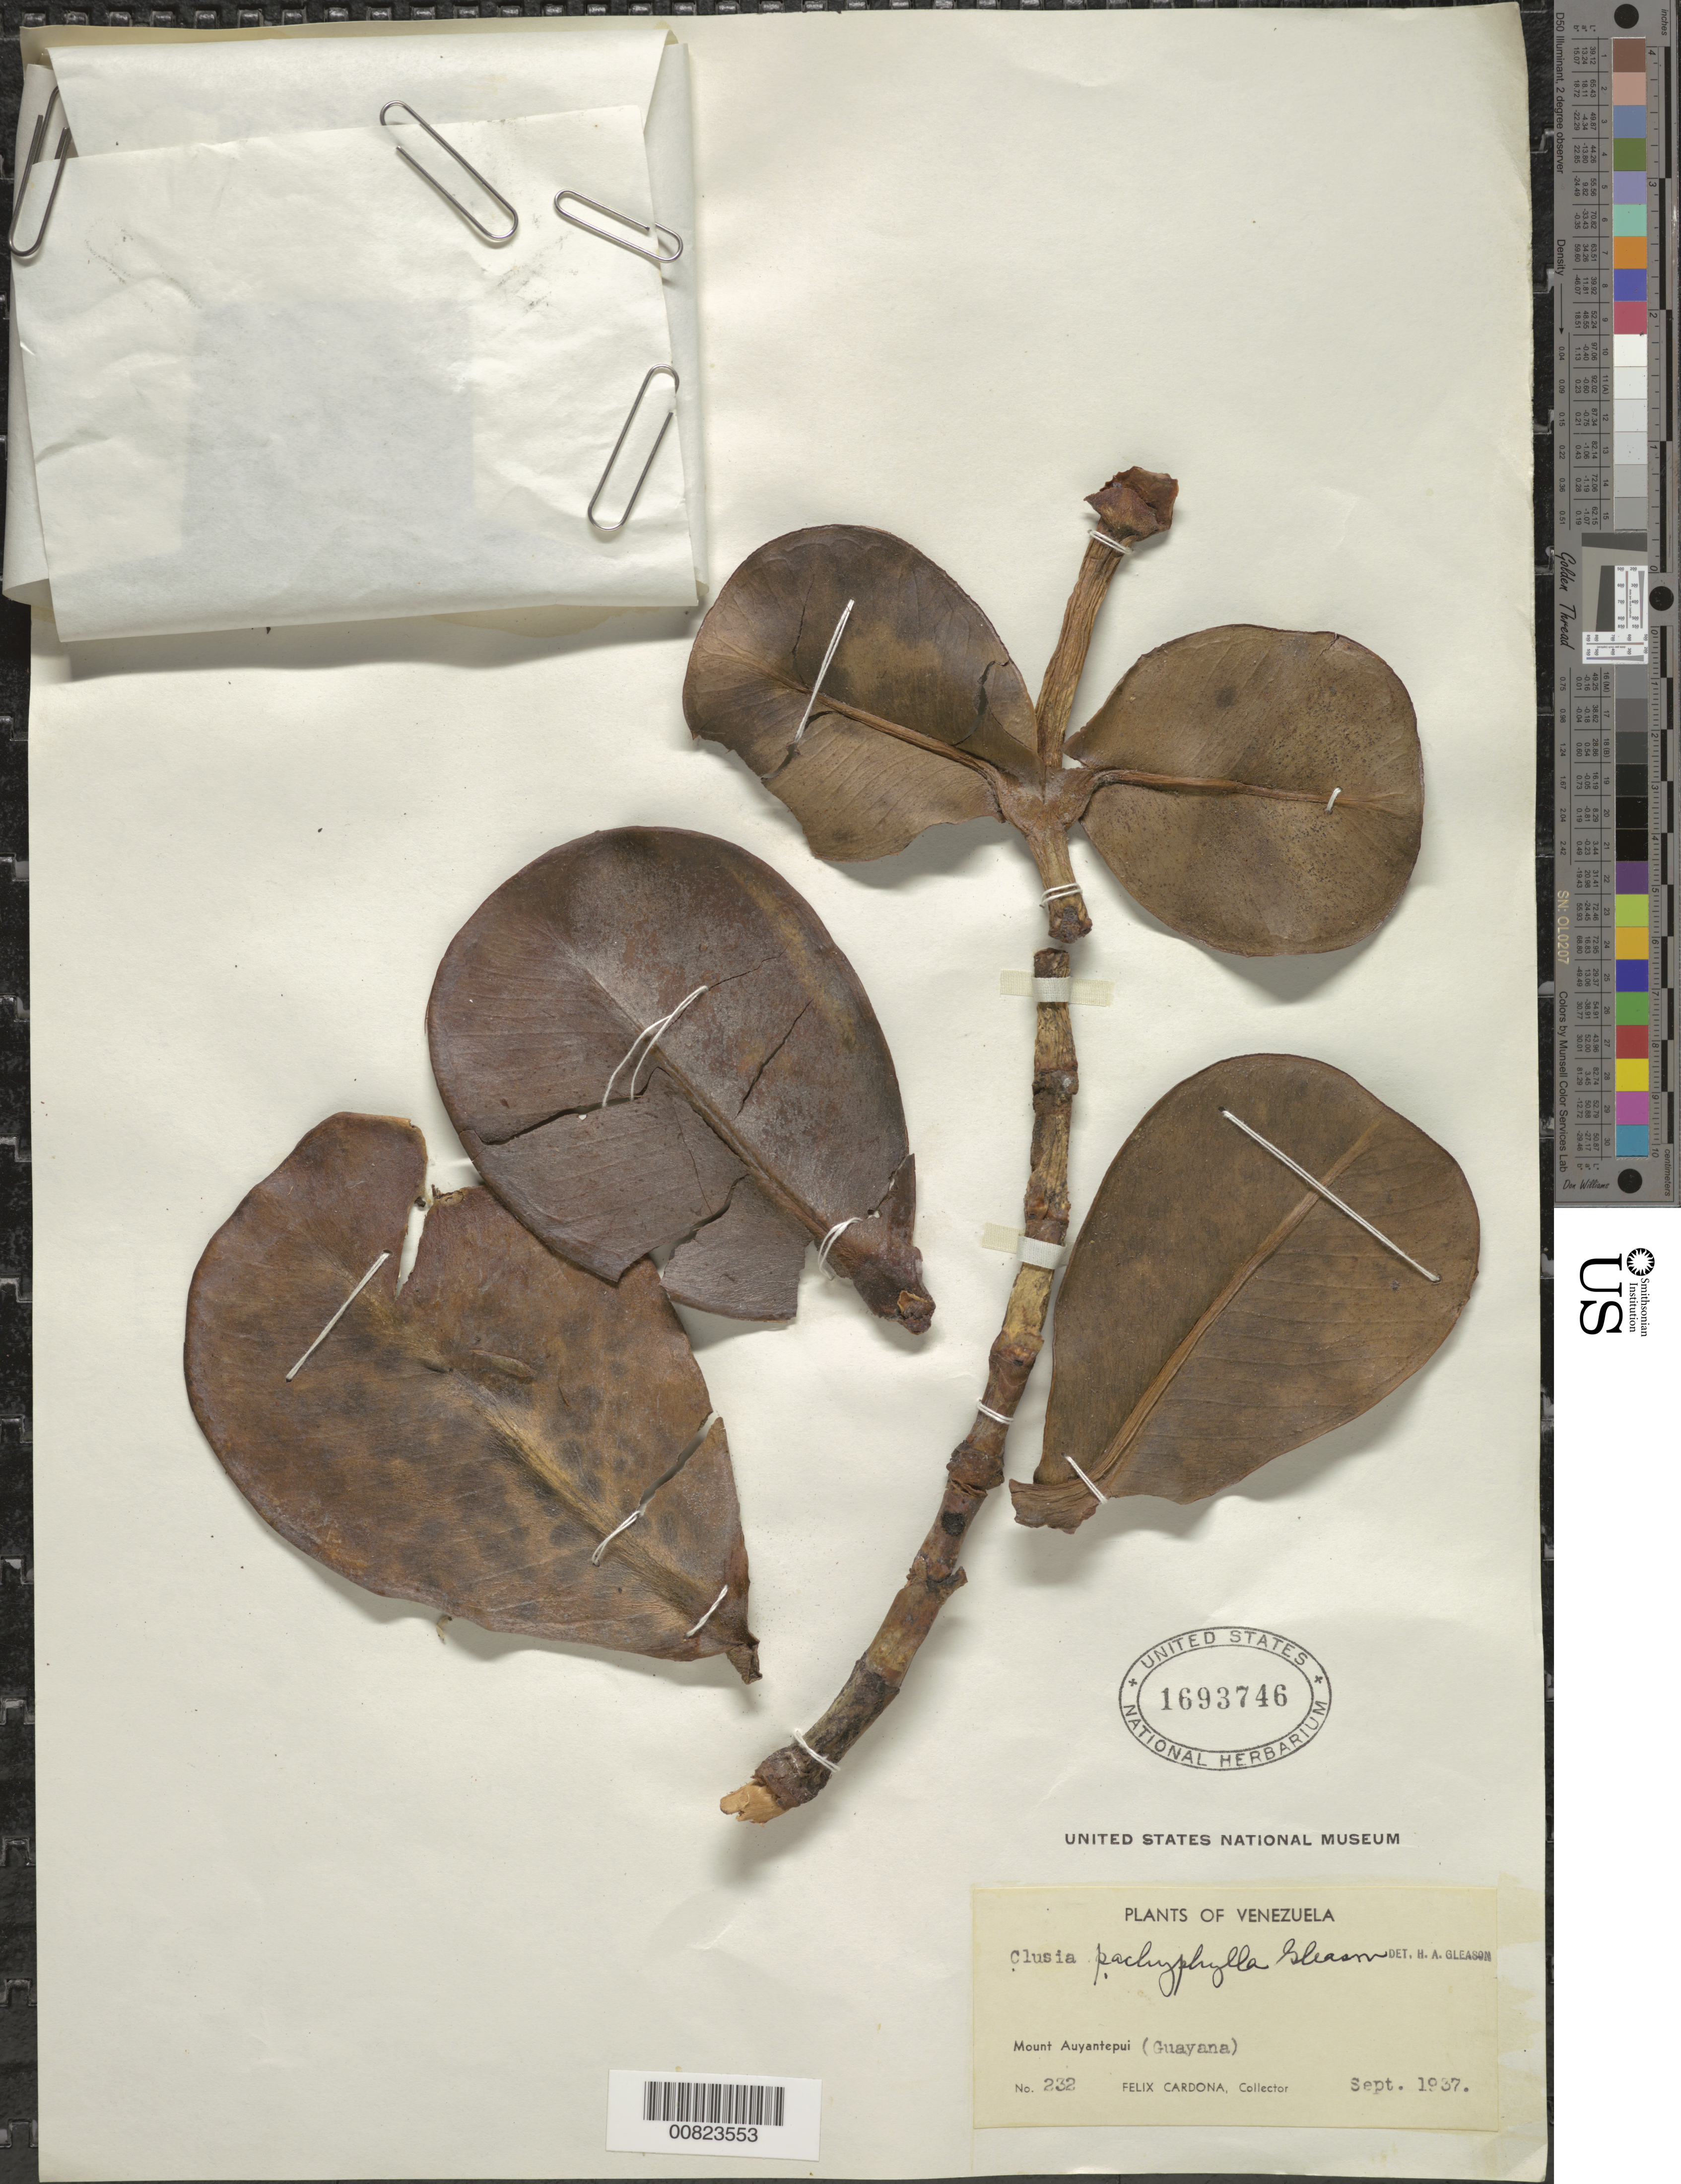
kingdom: Plantae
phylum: Tracheophyta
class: Magnoliopsida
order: Malpighiales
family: Clusiaceae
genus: Clusia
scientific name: Clusia pachyphylla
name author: Gleason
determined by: Gleason, H. A.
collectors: F. Cardona Puig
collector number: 232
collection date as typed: Sep-37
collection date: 1937-09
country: Venezuela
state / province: Bolívar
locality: Cerro Auyantepuí, Alto Caroní, Guayana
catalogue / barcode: US 1693746